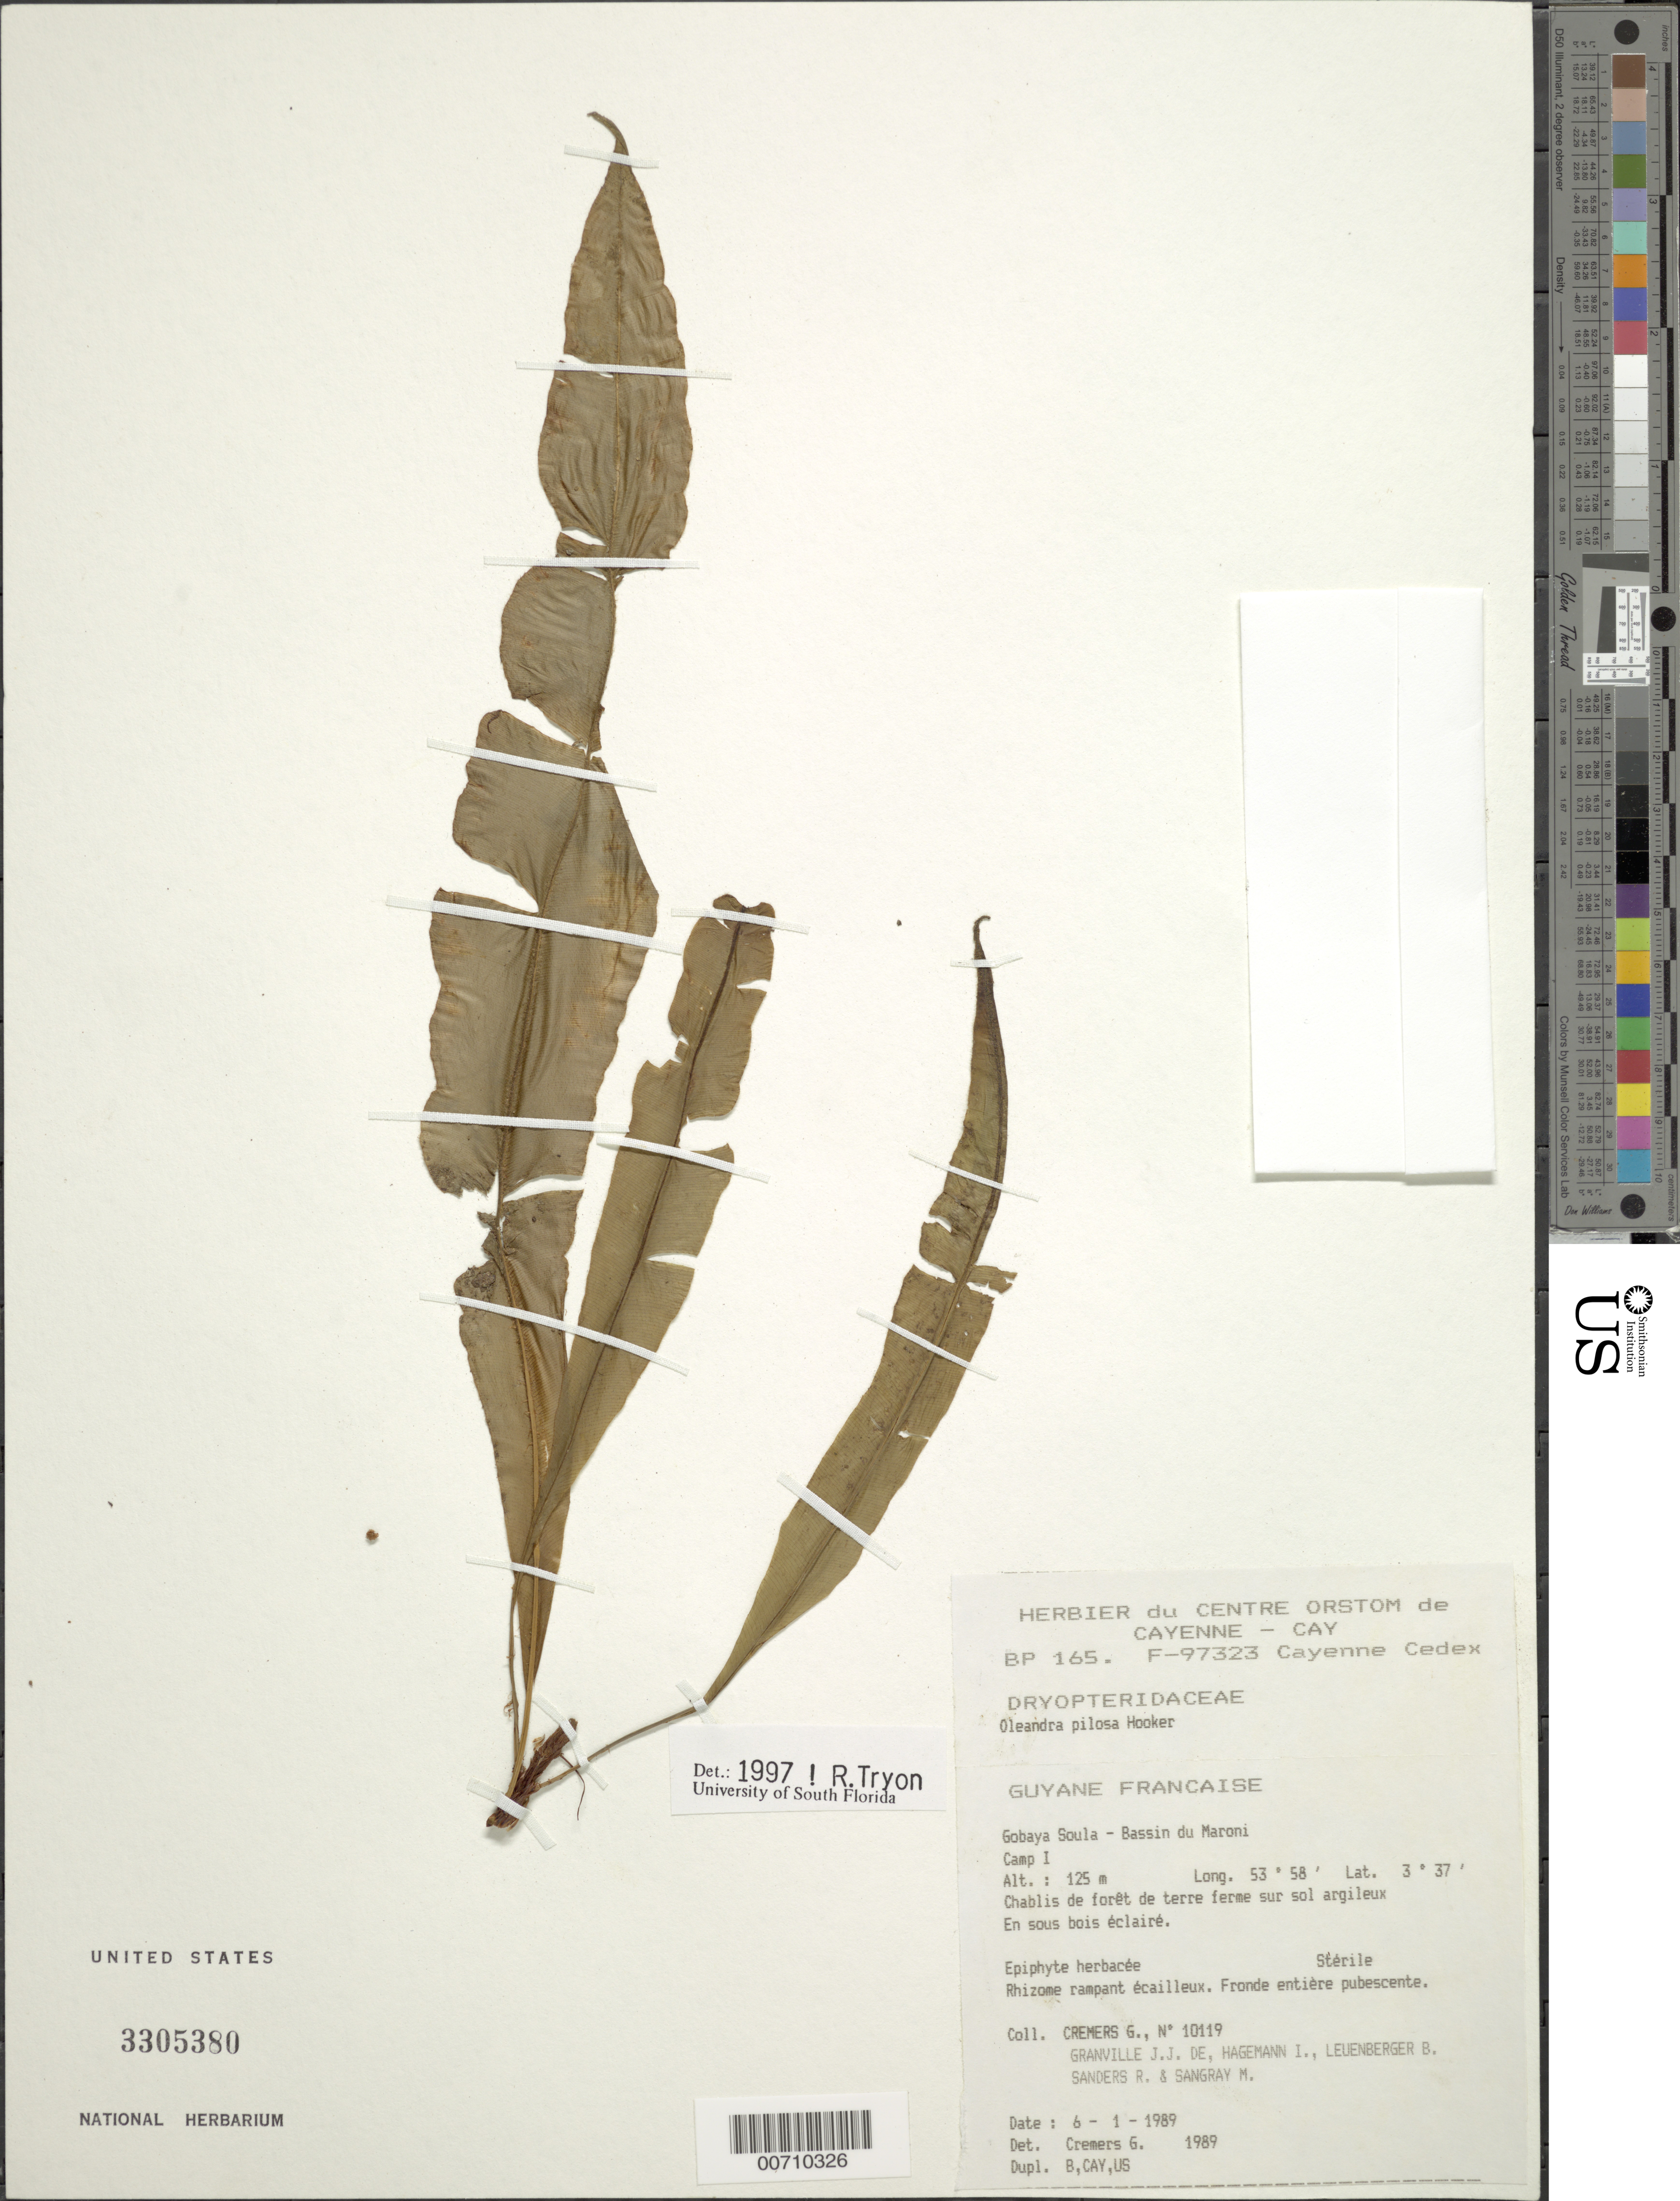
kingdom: Plantae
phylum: Tracheophyta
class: Polypodiopsida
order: Polypodiales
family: Oleandraceae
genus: Oleandra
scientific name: Oleandra pilosa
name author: Hook.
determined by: Tryon, Rolla M., Jr.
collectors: G. Cremers et al.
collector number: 10119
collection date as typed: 6-Jan-89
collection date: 1989-01-06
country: French Guiana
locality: Gobaya Soula, Bassin du Maroni, Camp 1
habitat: Chablis de forêt de terre ferme sur sol argileux. En sous bois éclairé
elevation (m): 125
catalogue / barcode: US 3305380